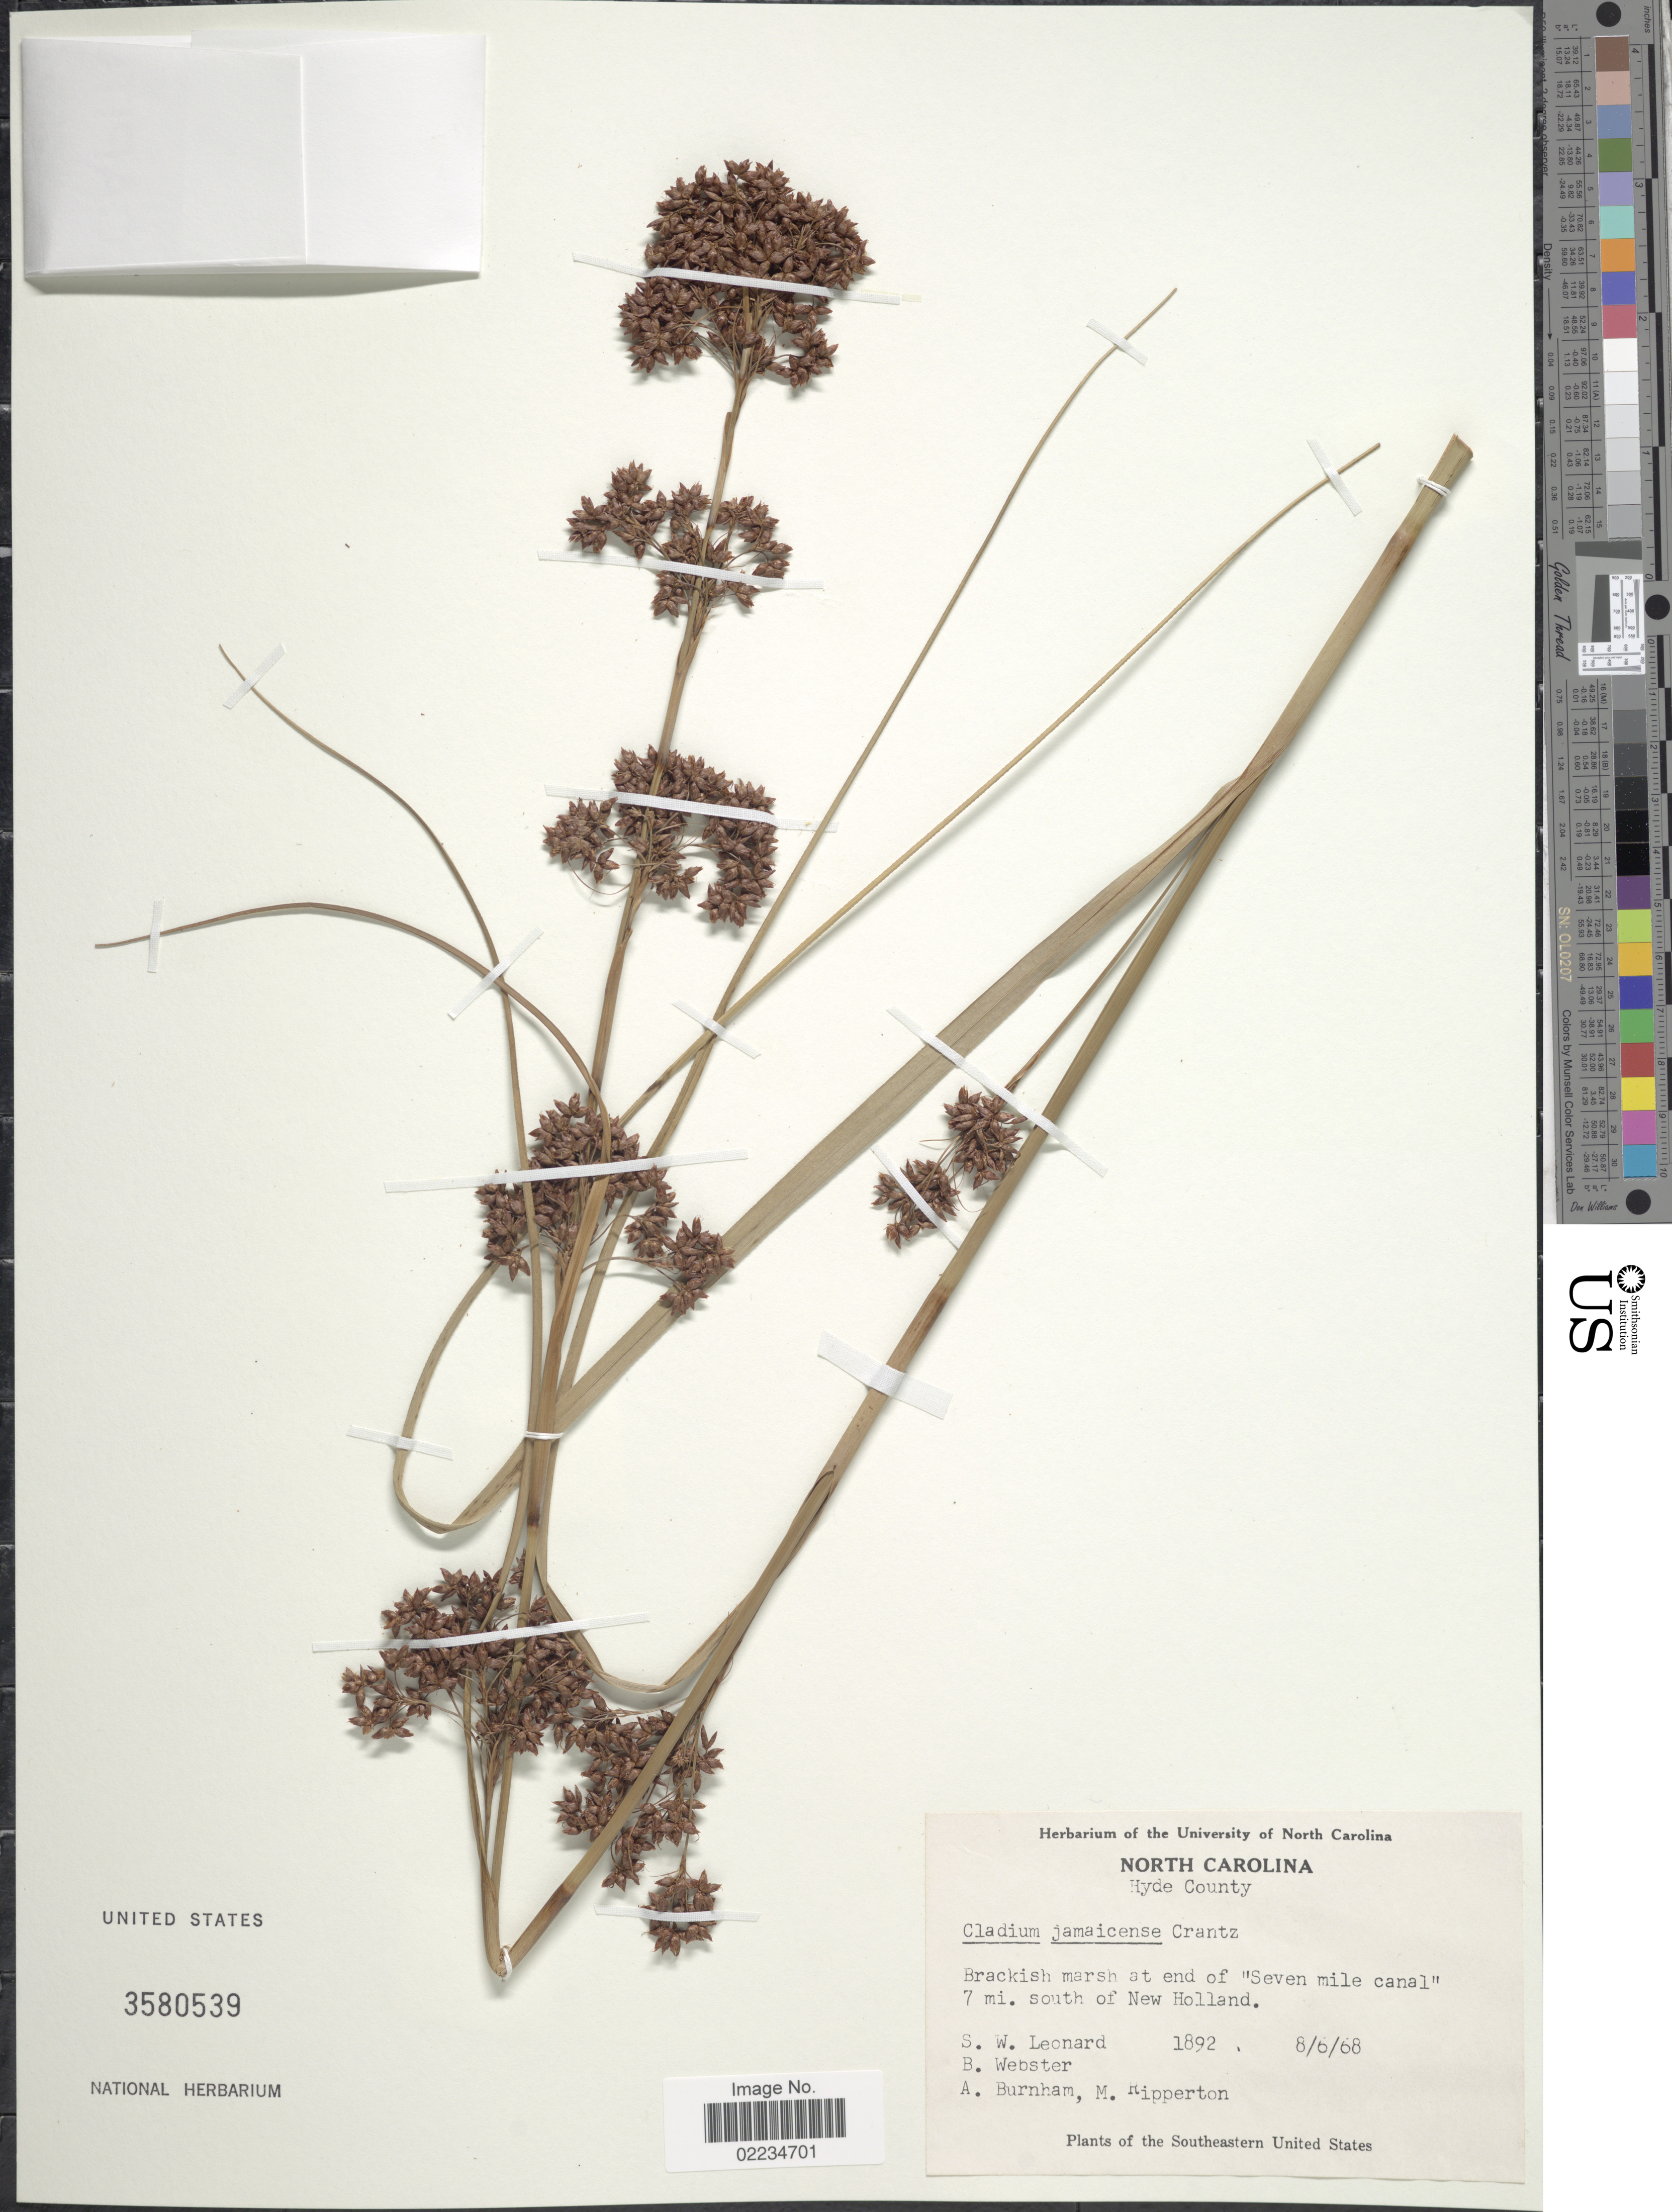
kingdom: Plantae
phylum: Tracheophyta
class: Liliopsida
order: Poales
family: Cyperaceae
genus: Cladium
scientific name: Cladium jamaicense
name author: Crantz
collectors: S. W. Leonard, B. D. Webster, A. Burnham & M. Ripperton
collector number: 1892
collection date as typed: Transcribed d/m/y: 6/8/68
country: United States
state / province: North Carolina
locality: Hyde County, Brackish marsh at end of 'Seven mile canal' 7 mi south of New Holland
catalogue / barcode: US 3580539